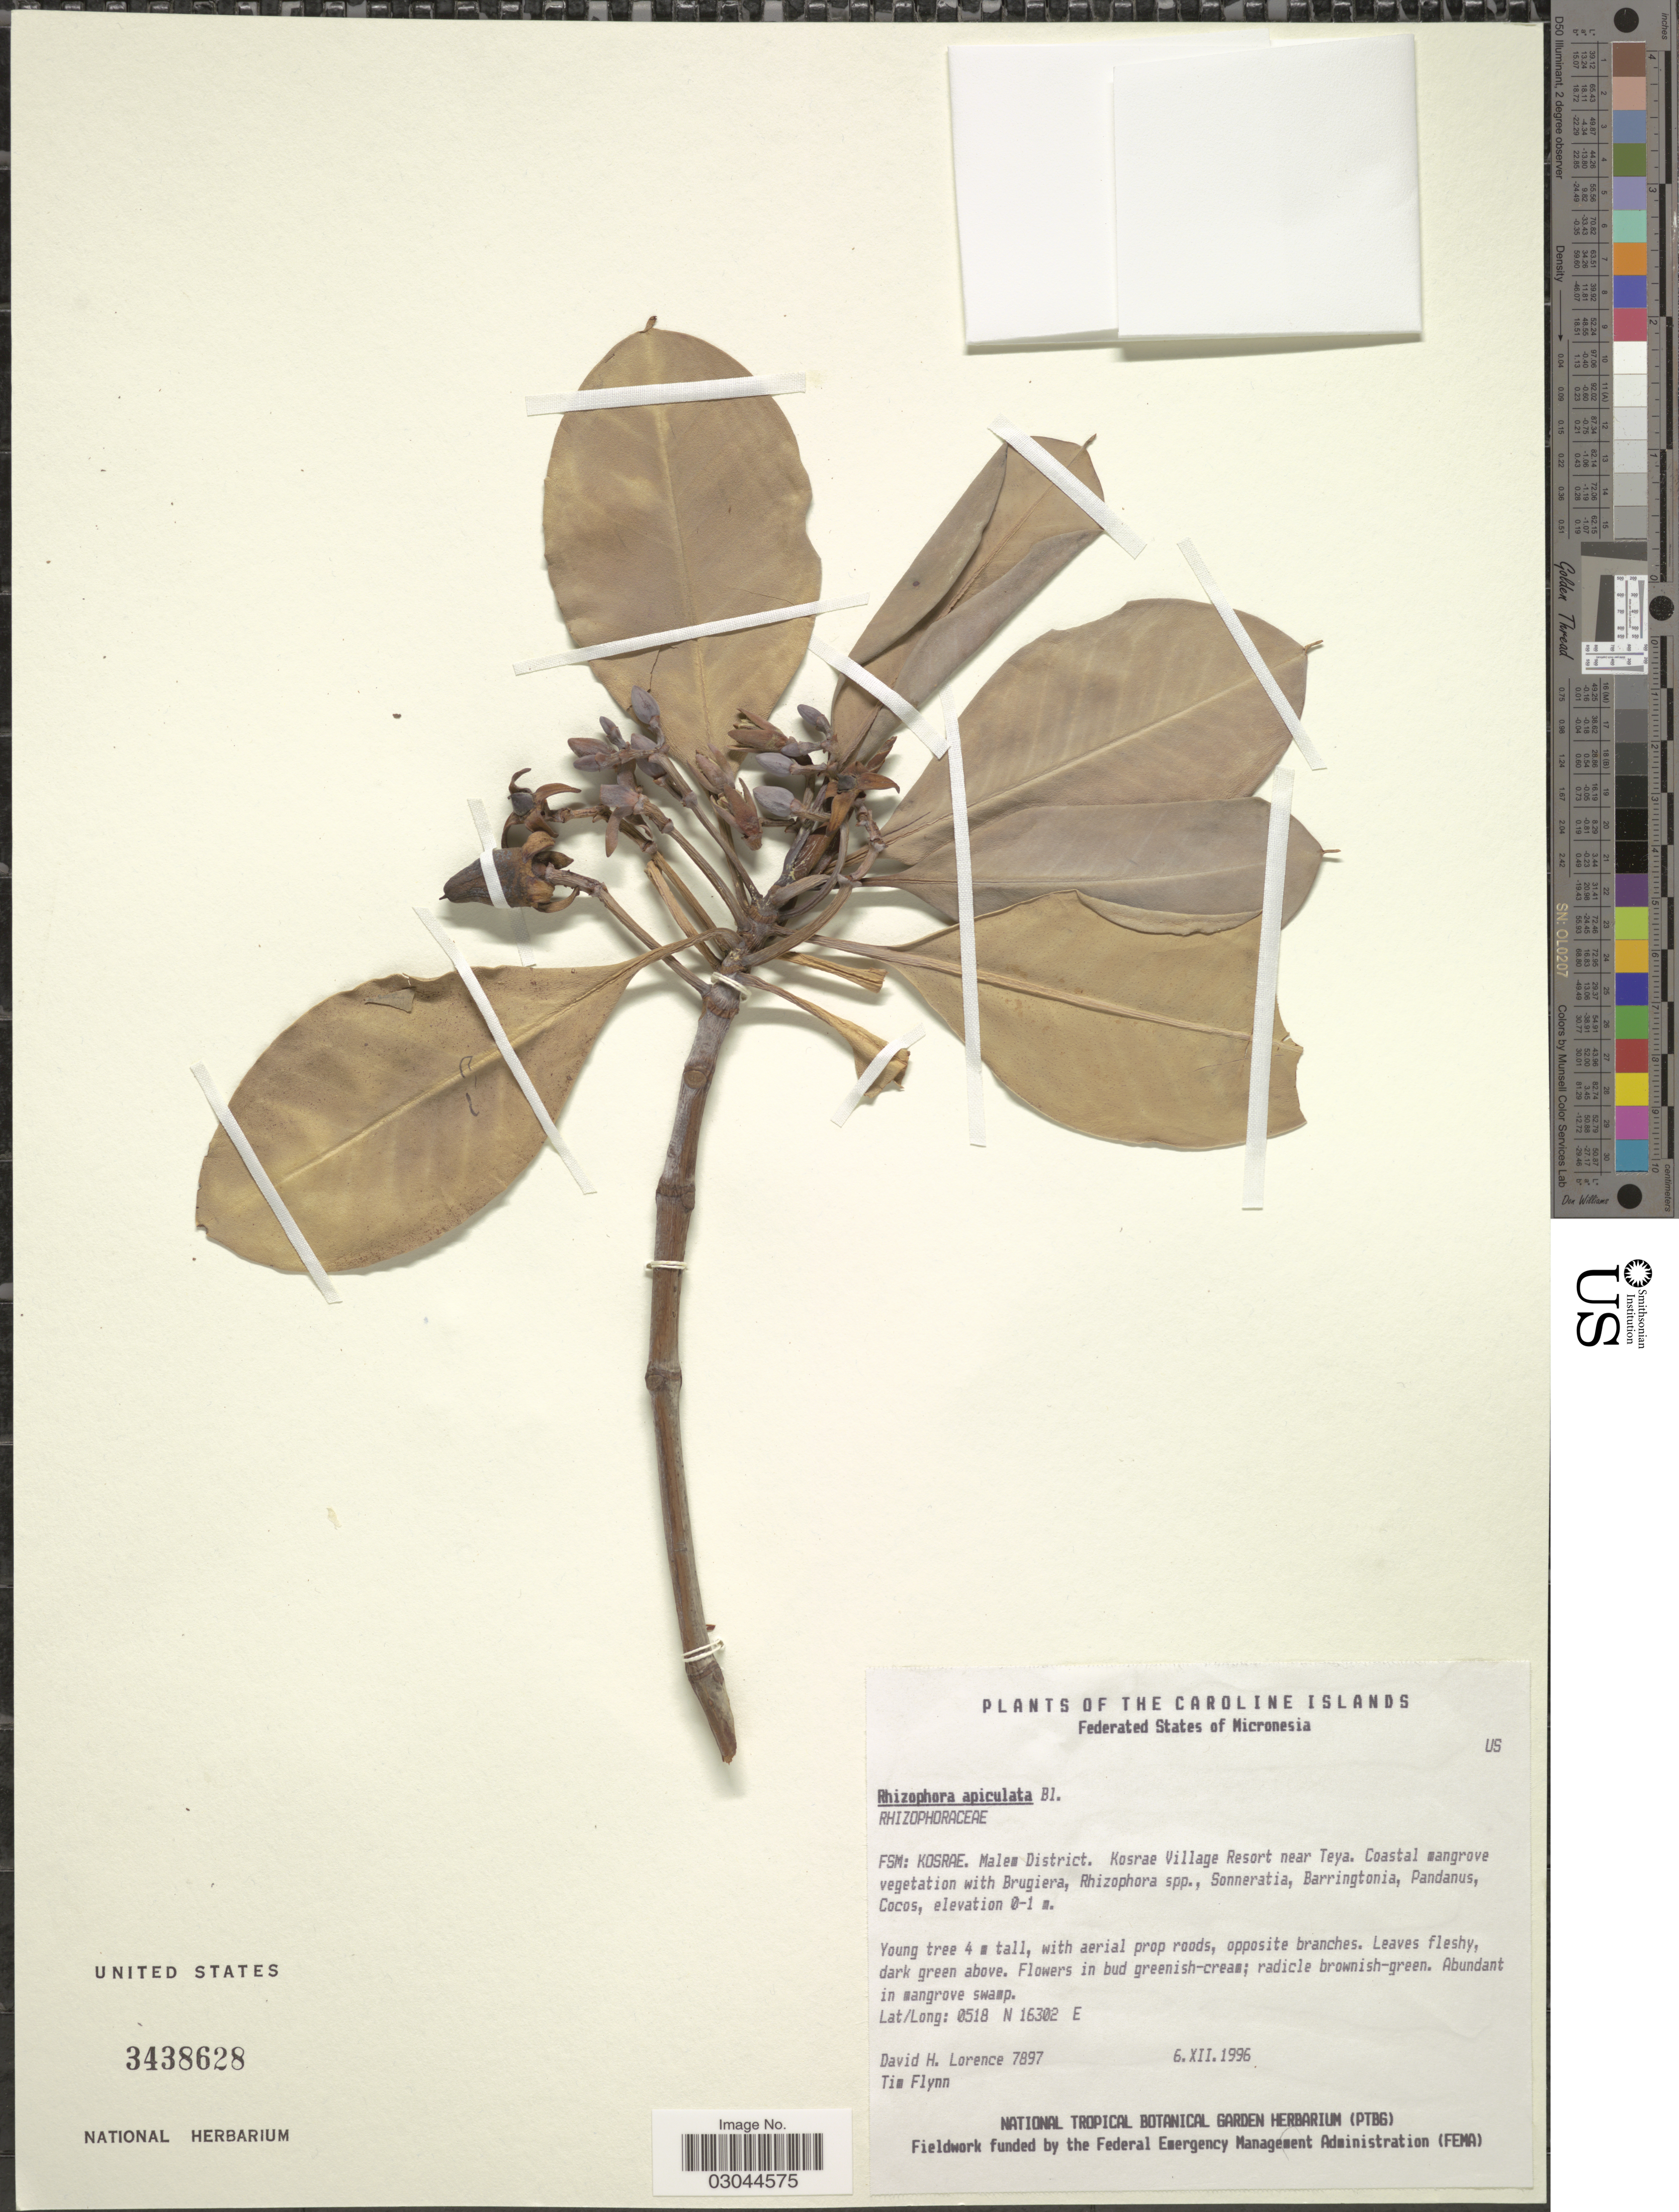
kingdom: Plantae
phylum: Tracheophyta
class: Magnoliopsida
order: Malpighiales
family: Rhizophoraceae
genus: Rhizophora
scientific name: Rhizophora apiculata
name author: Blume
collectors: D. Lorence & T. Flynn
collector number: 7897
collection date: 1996-12-06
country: Micronesia, Federated States of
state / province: Kosrae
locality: The Caroline Islands. FSM. Malem District. Kosrae Village Resort near Teya.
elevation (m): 0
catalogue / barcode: US 3438628